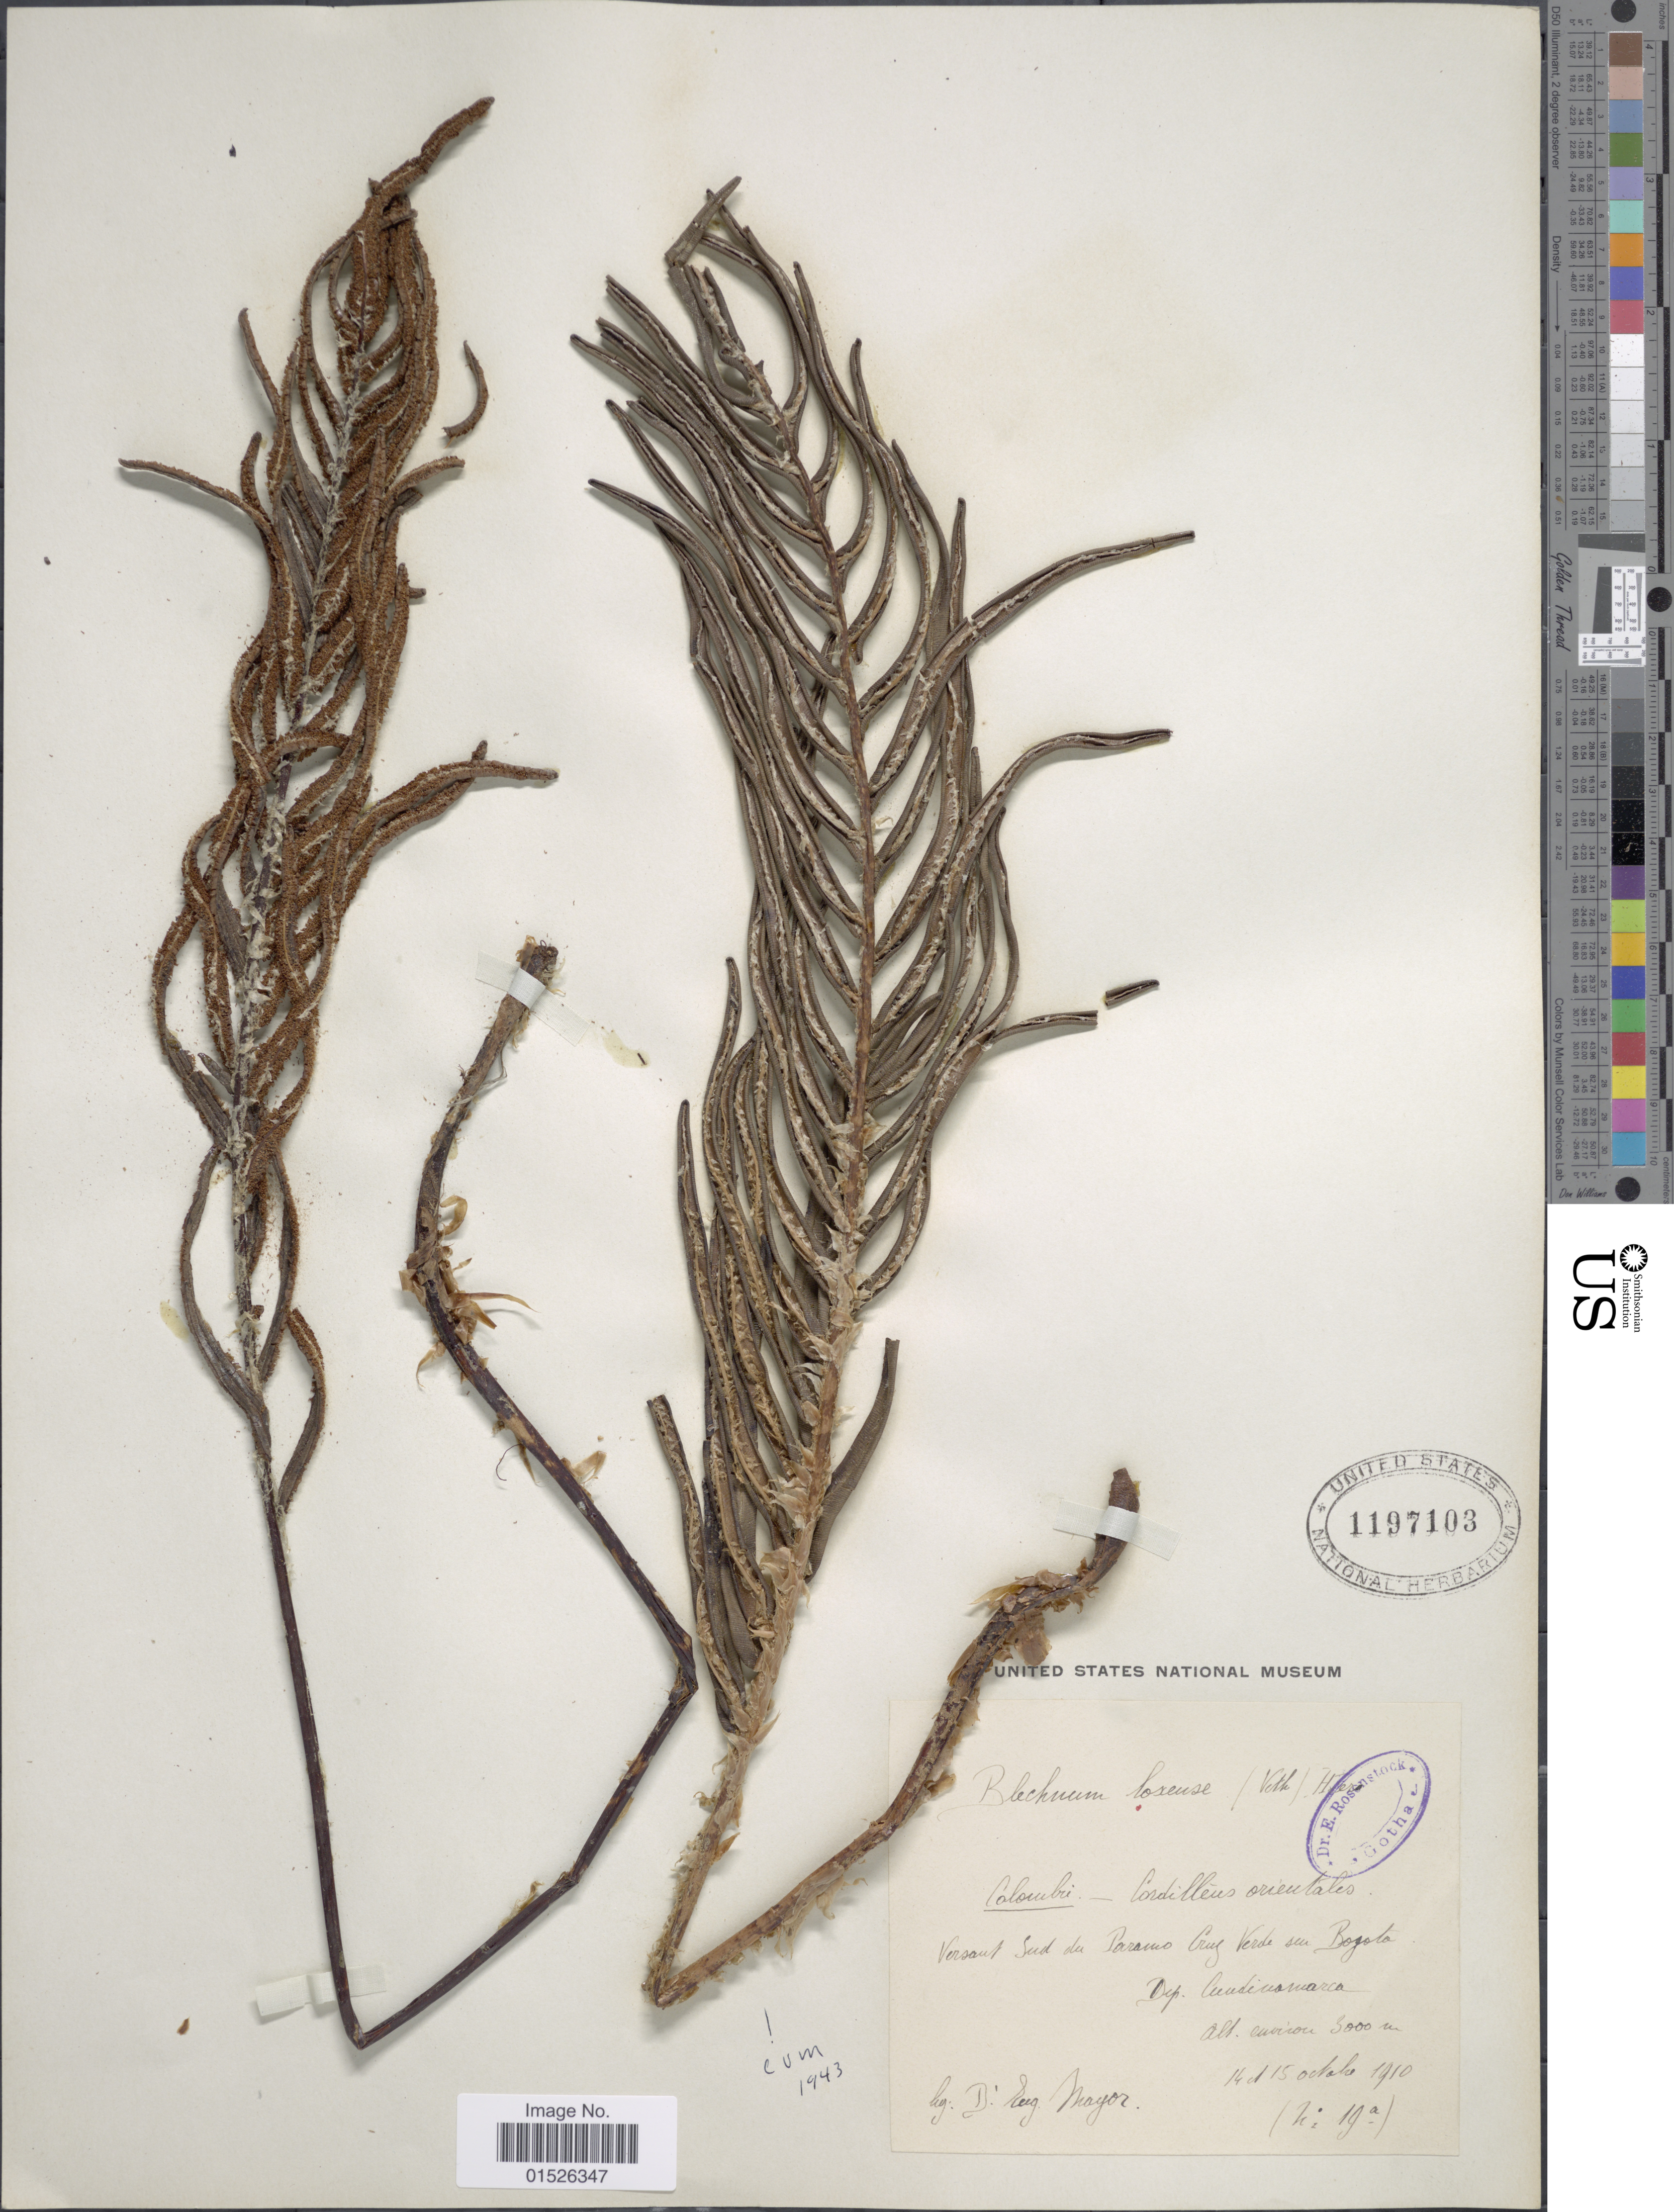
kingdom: Plantae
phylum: Tracheophyta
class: Polypodiopsida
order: Polypodiales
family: Blechnaceae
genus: Blechnum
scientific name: Blechnum loxense var. loxense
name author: (Kunth) Hook. ex Salomon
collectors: E. Mayor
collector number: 19a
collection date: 1910-10-14/1910-10-15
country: Colombia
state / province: Cundinamarca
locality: Colombi - Cordillera orientales, Versant Sud da Paramo Cruz Verde sur Bogota, Dep Cundinamarca.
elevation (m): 3000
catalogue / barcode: US 1197103